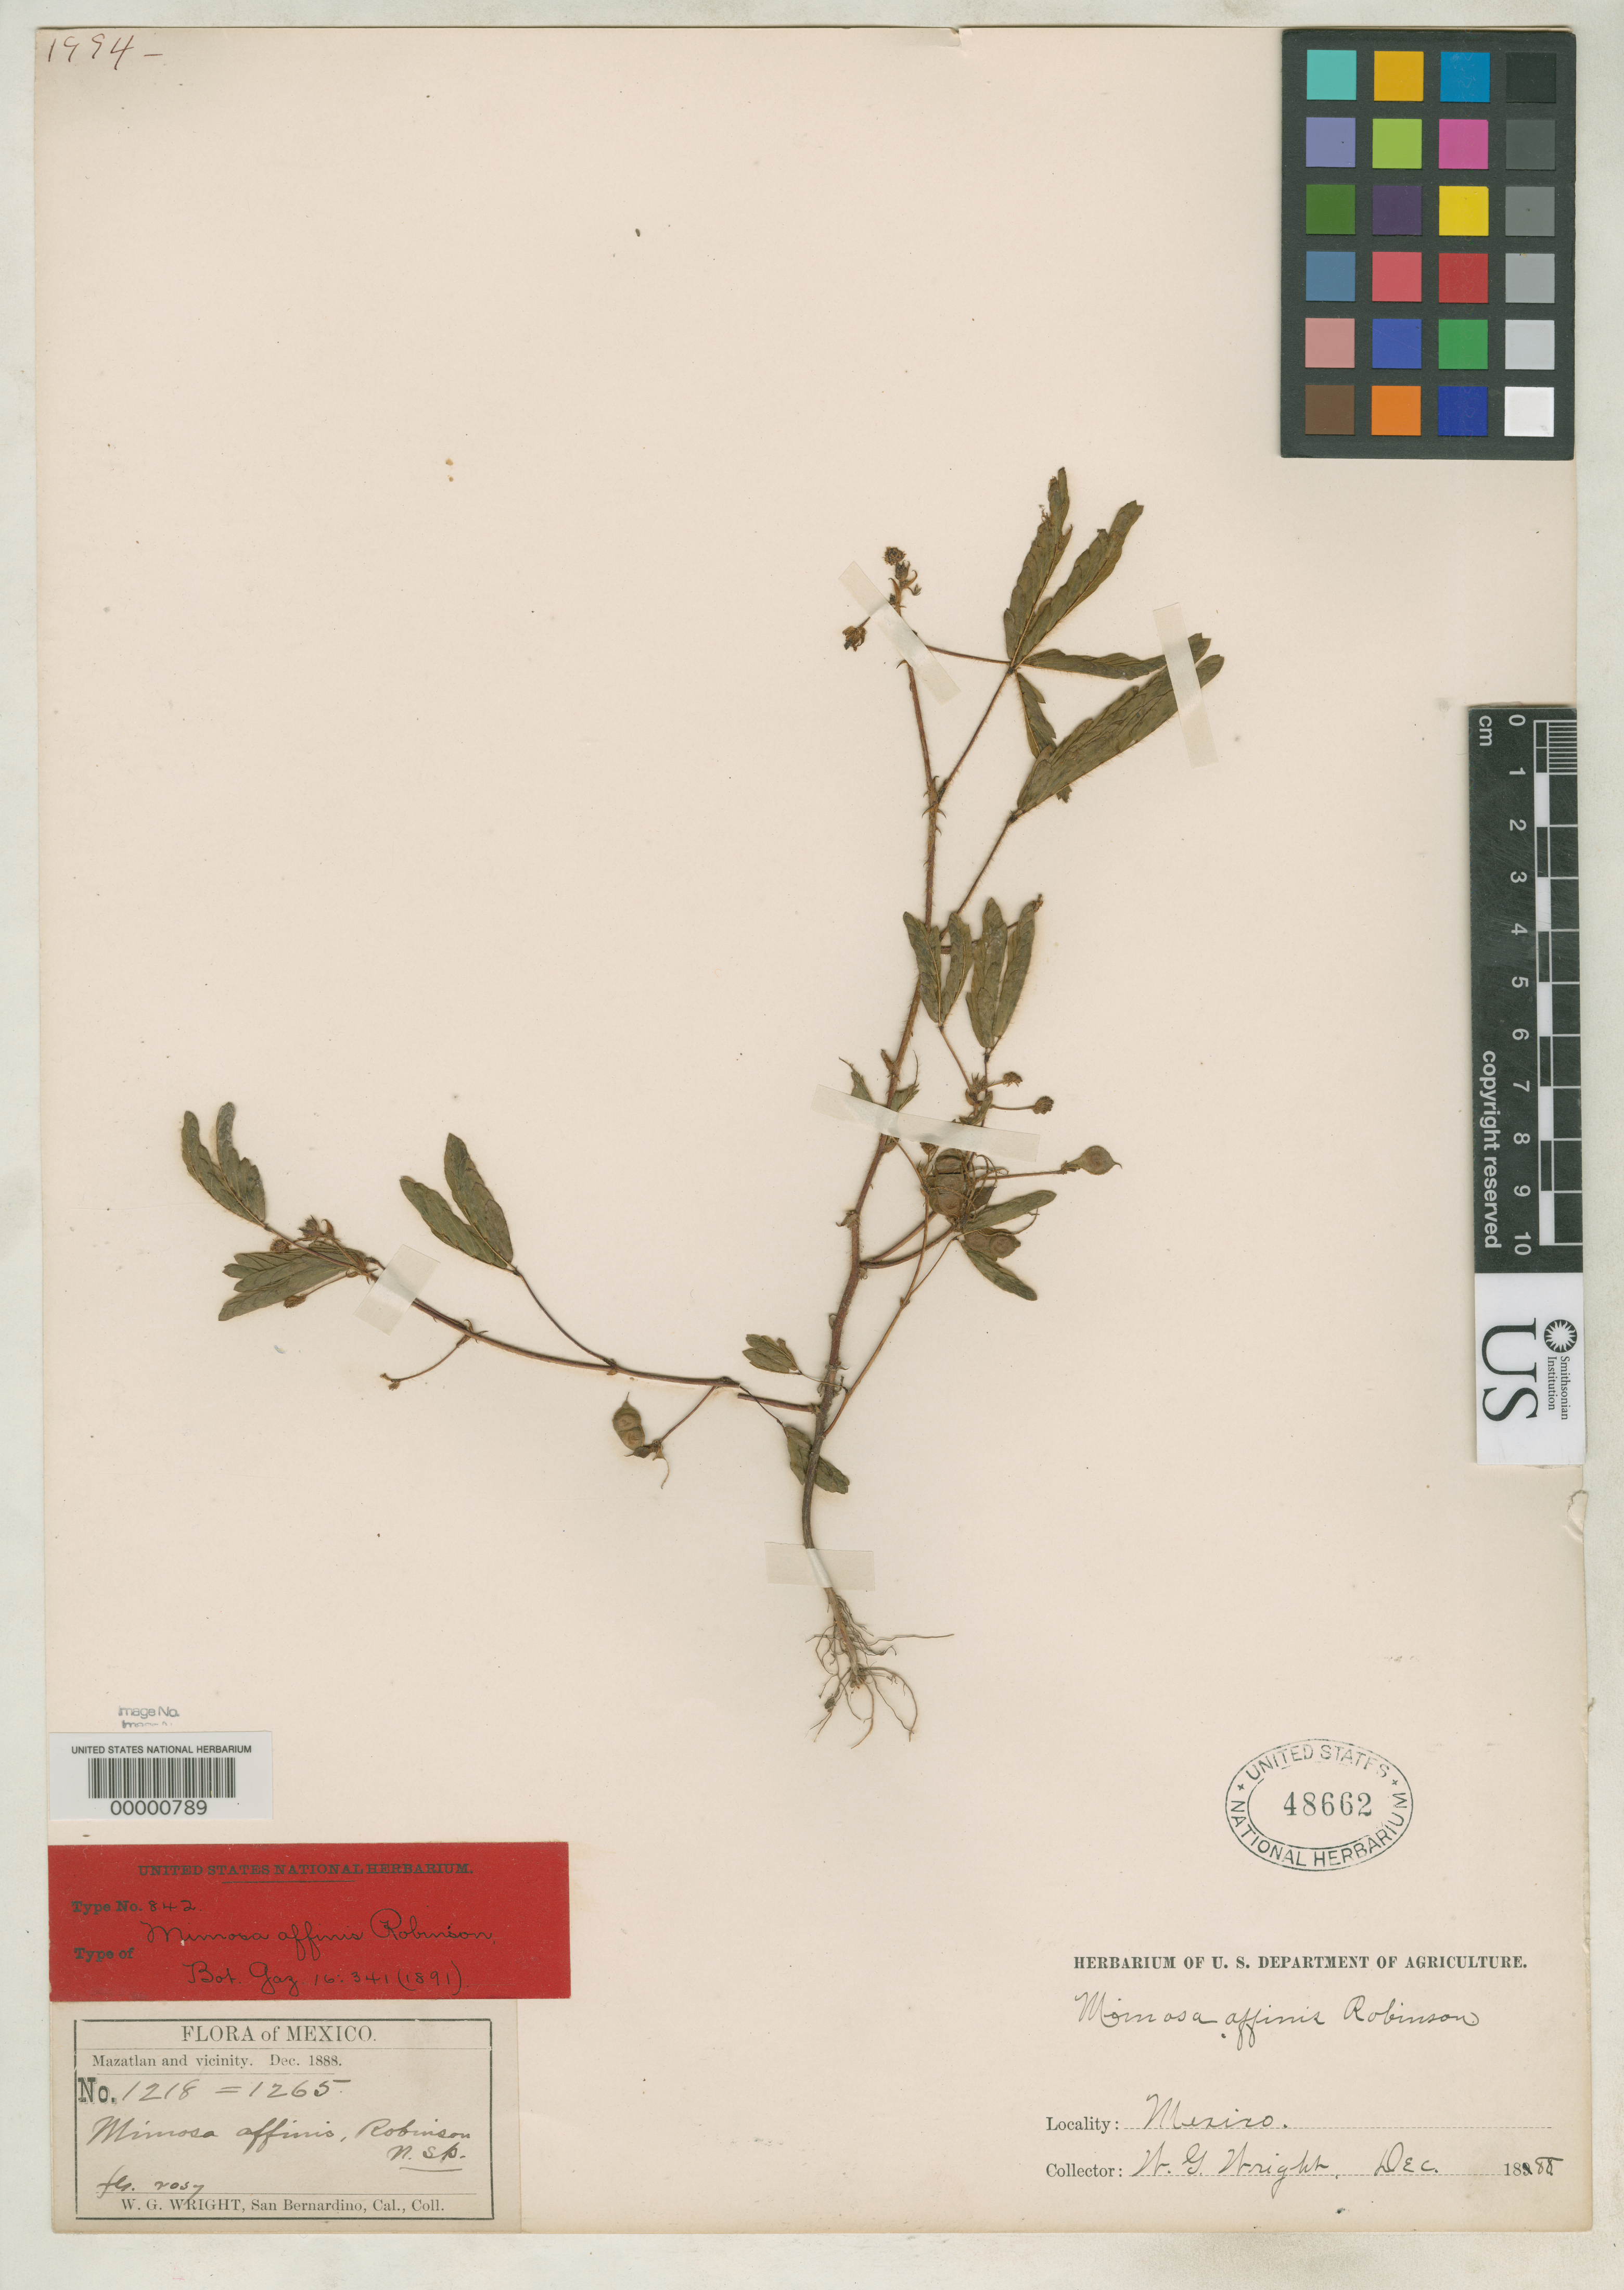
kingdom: Plantae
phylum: Tracheophyta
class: Magnoliopsida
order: Fabales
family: Fabaceae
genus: Mimosa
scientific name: Mimosa affinis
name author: B.L. Rob.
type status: Syntype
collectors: W. G. Wright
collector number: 1218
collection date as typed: Dec 1888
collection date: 1888-12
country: Mexico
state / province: Sinaloa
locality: Mazatlan & vicinity.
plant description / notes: Note: Jan 1889 as collection date in protologue; whereas Dec 1888 on specimen label.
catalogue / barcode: US 48662